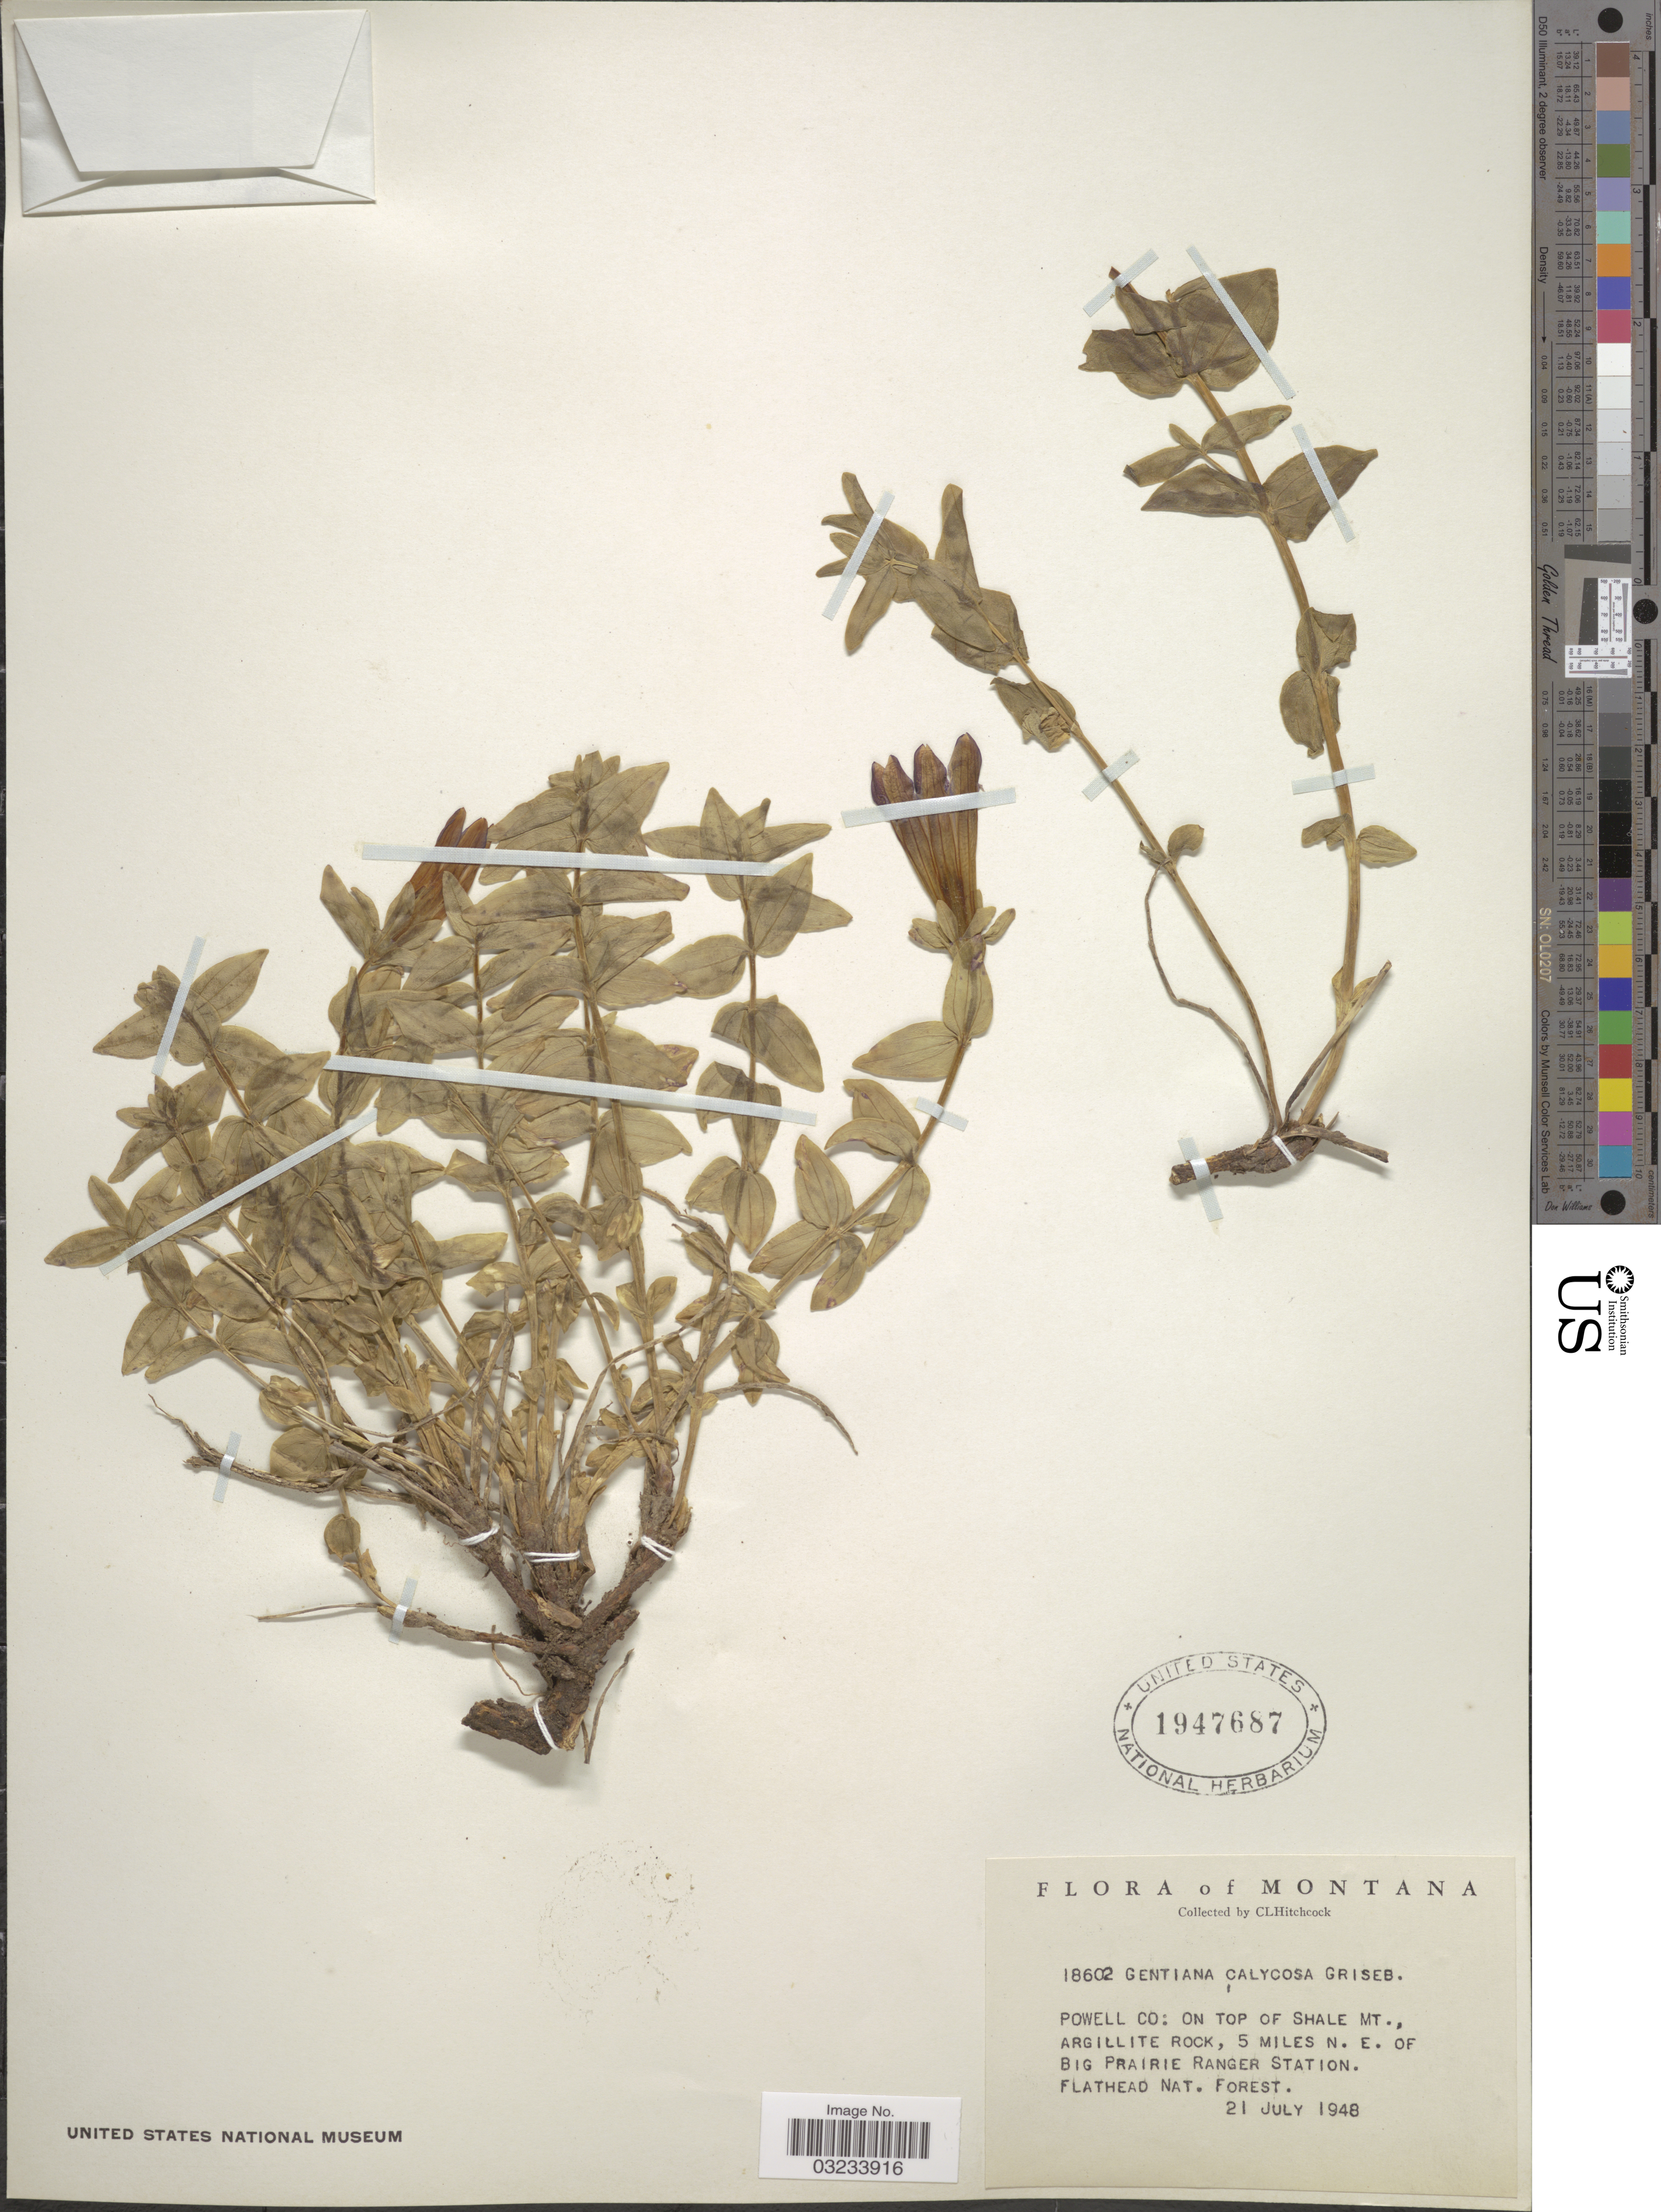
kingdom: Plantae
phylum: Tracheophyta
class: Magnoliopsida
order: Gentianales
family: Gentianaceae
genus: Gentiana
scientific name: Gentiana calycosa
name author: Griseb.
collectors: C. L. Hitchcock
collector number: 18602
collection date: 1948-07-21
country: United States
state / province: Montana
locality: Powell Co: On top of Shale Mt., Argillite Rock, 5 miles N.E. of Big Prairie Ranger Station, Flathead Nat. Forest.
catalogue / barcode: US 1947687